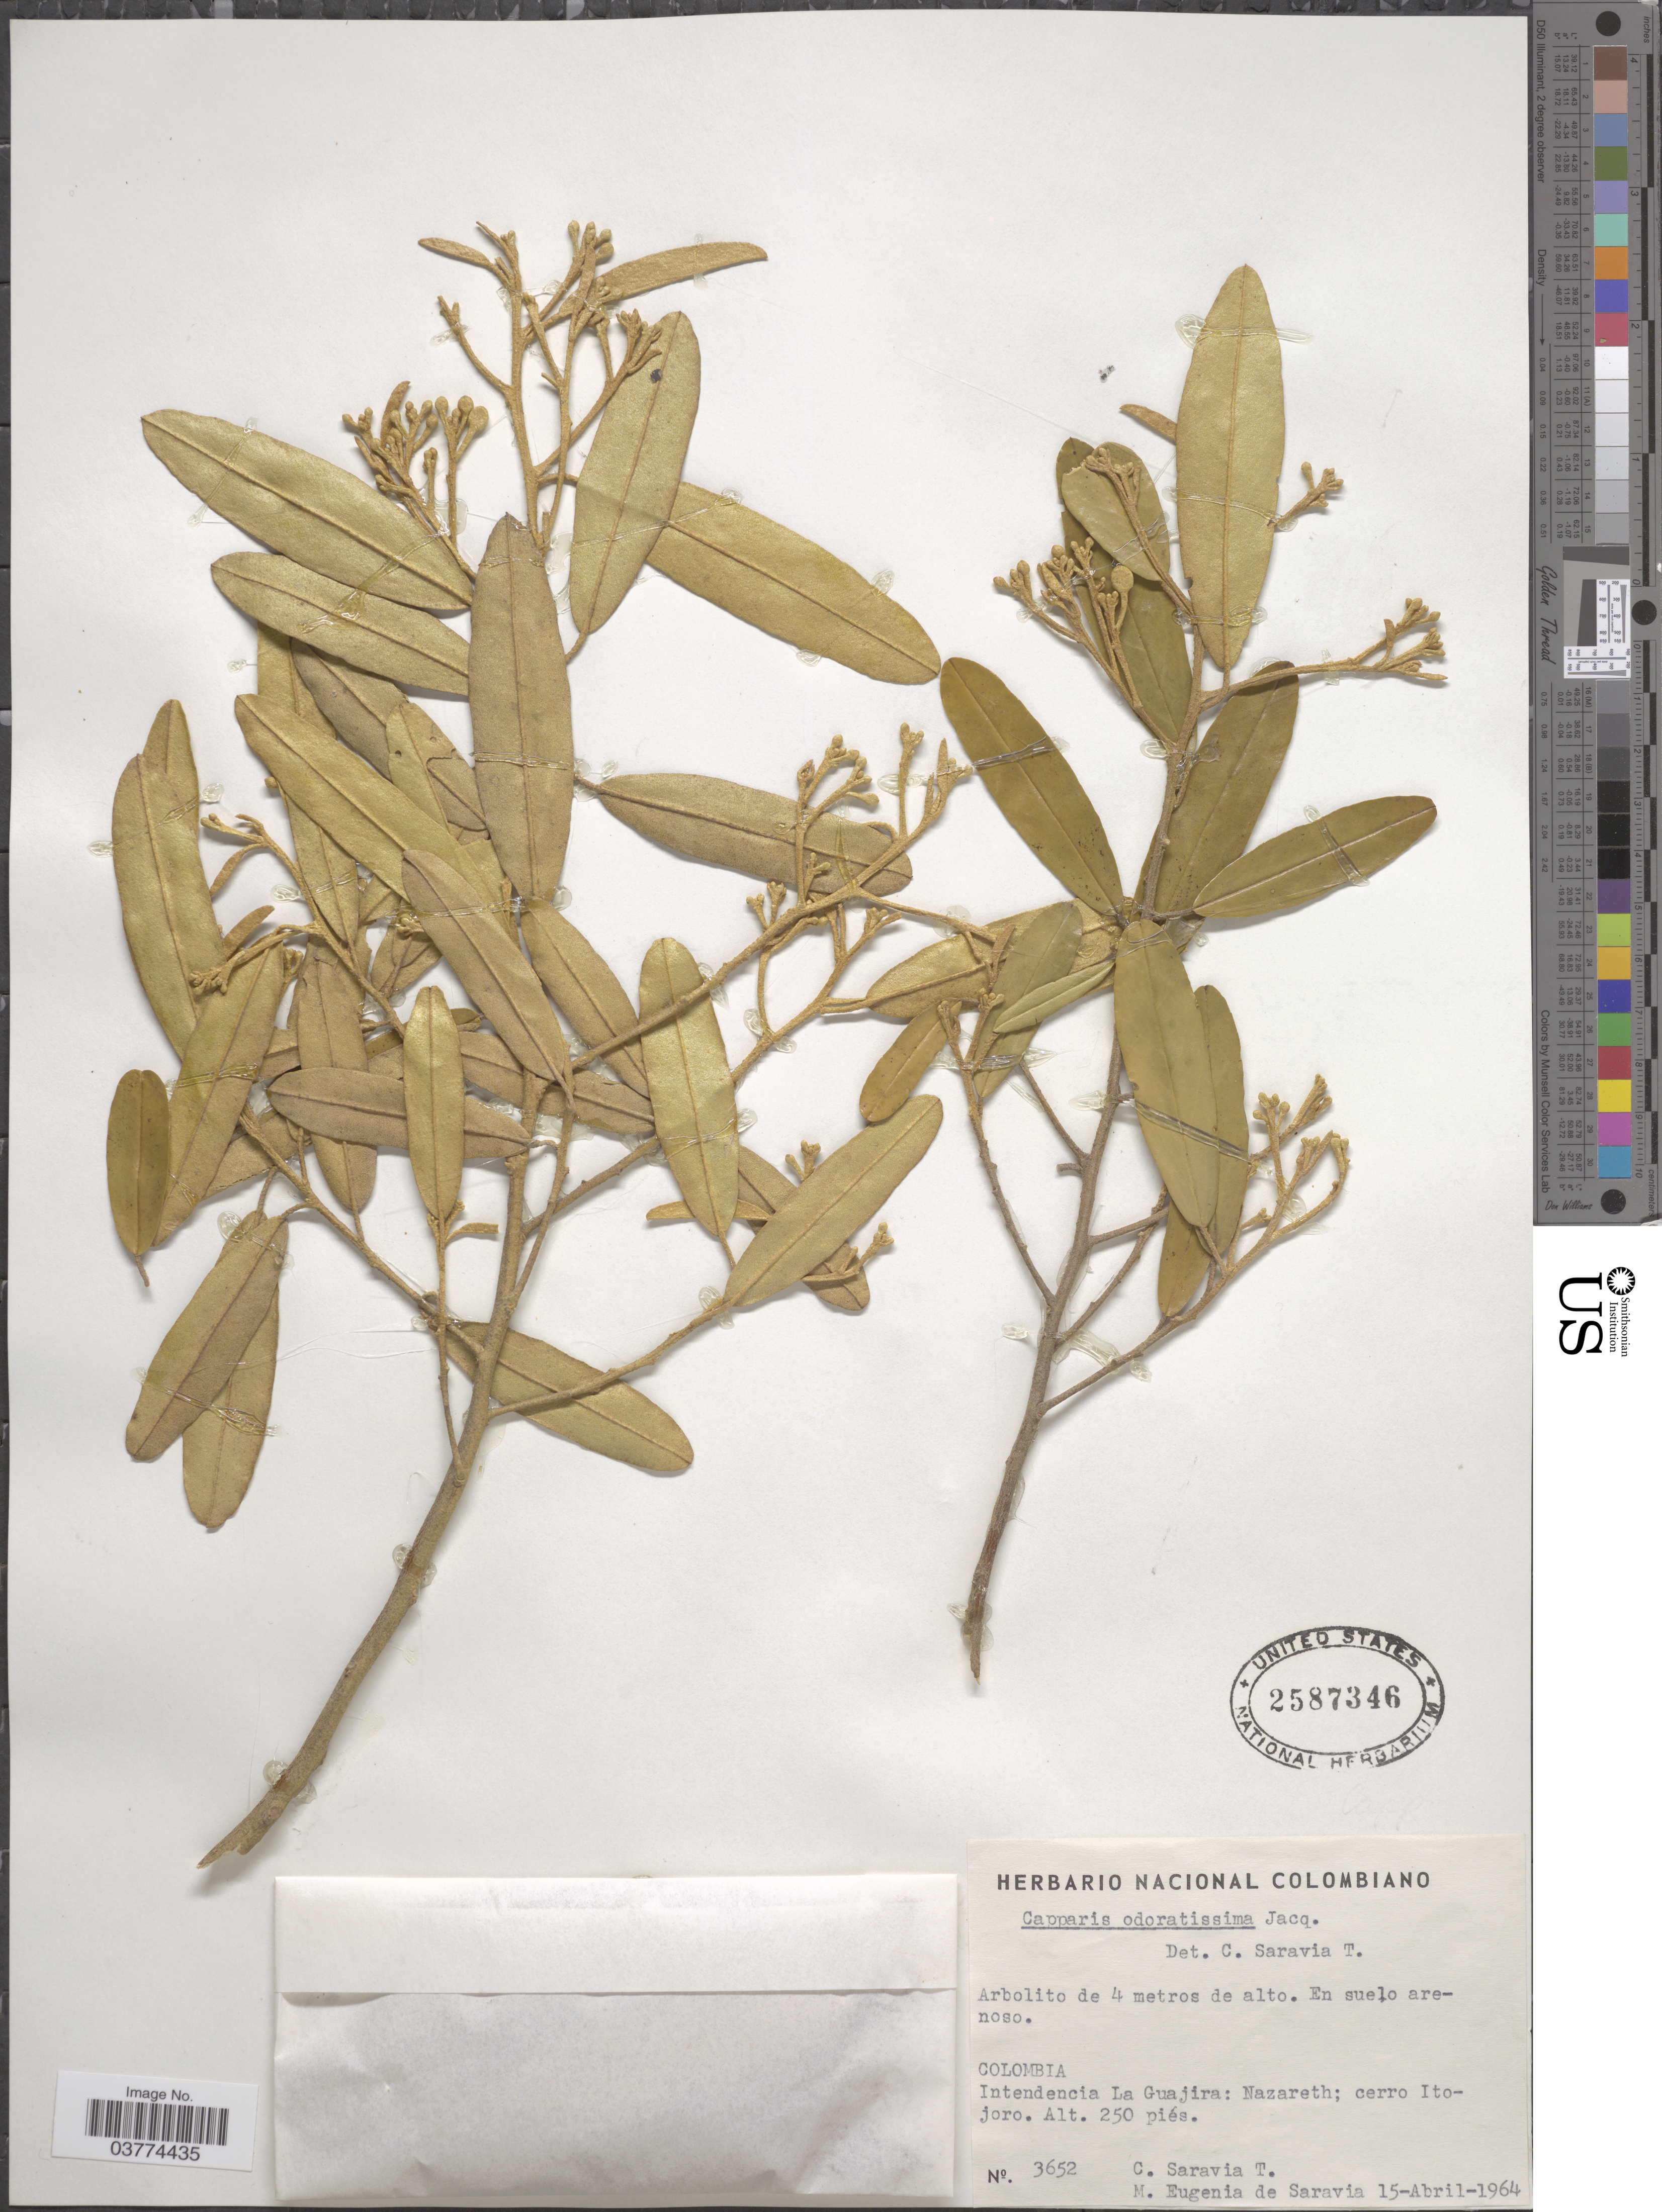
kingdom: Plantae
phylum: Tracheophyta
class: Magnoliopsida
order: Brassicales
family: Capparaceae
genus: Quadrella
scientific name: Quadrella odoratissima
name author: (Jacq.) Hutch.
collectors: C. Saravia T. & M. de Saravia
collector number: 3652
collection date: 1964-04-15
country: Colombia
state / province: La Guajira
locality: Intendencia La Guajira: Nazareth; cerro Itojoro.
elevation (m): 76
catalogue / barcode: US 2587346